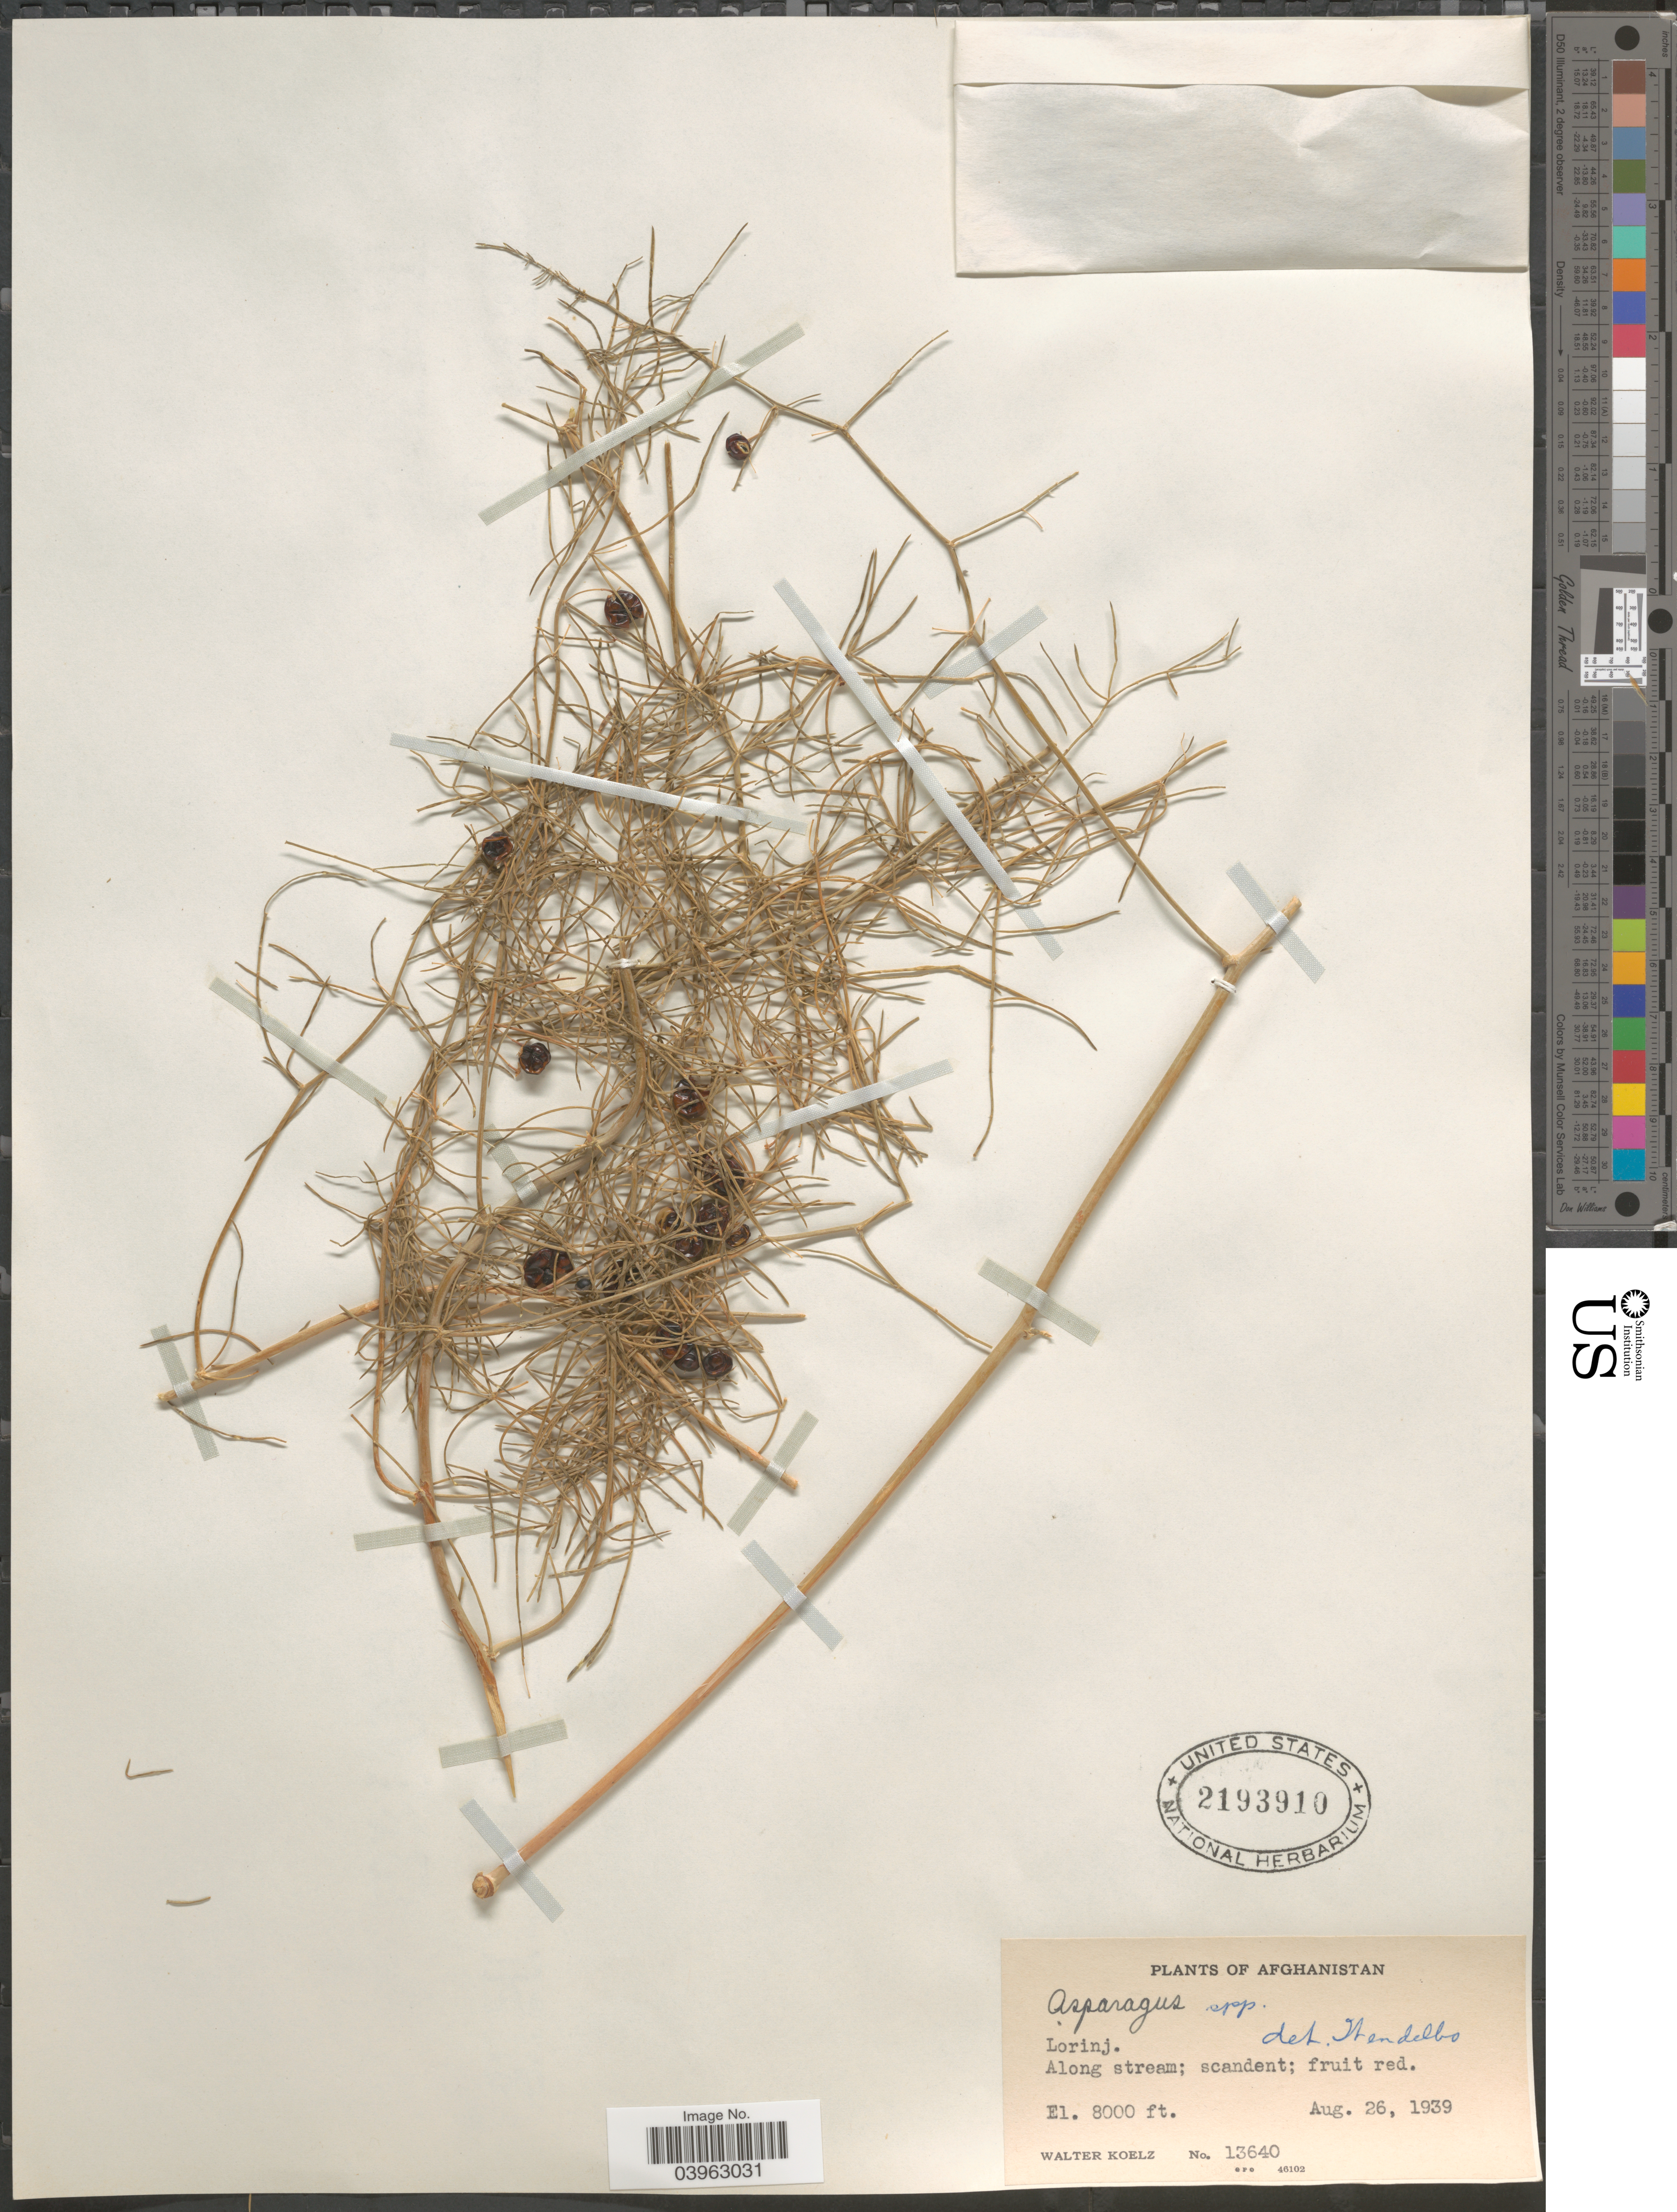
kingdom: Plantae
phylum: Tracheophyta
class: Liliopsida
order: Asparagales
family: Asparagaceae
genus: Asparagus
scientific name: Asparagus sp.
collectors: W. N. Koelz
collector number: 13640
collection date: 1939-08-26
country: Afghanistan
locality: Lorinj.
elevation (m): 2438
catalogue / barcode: US 2193910